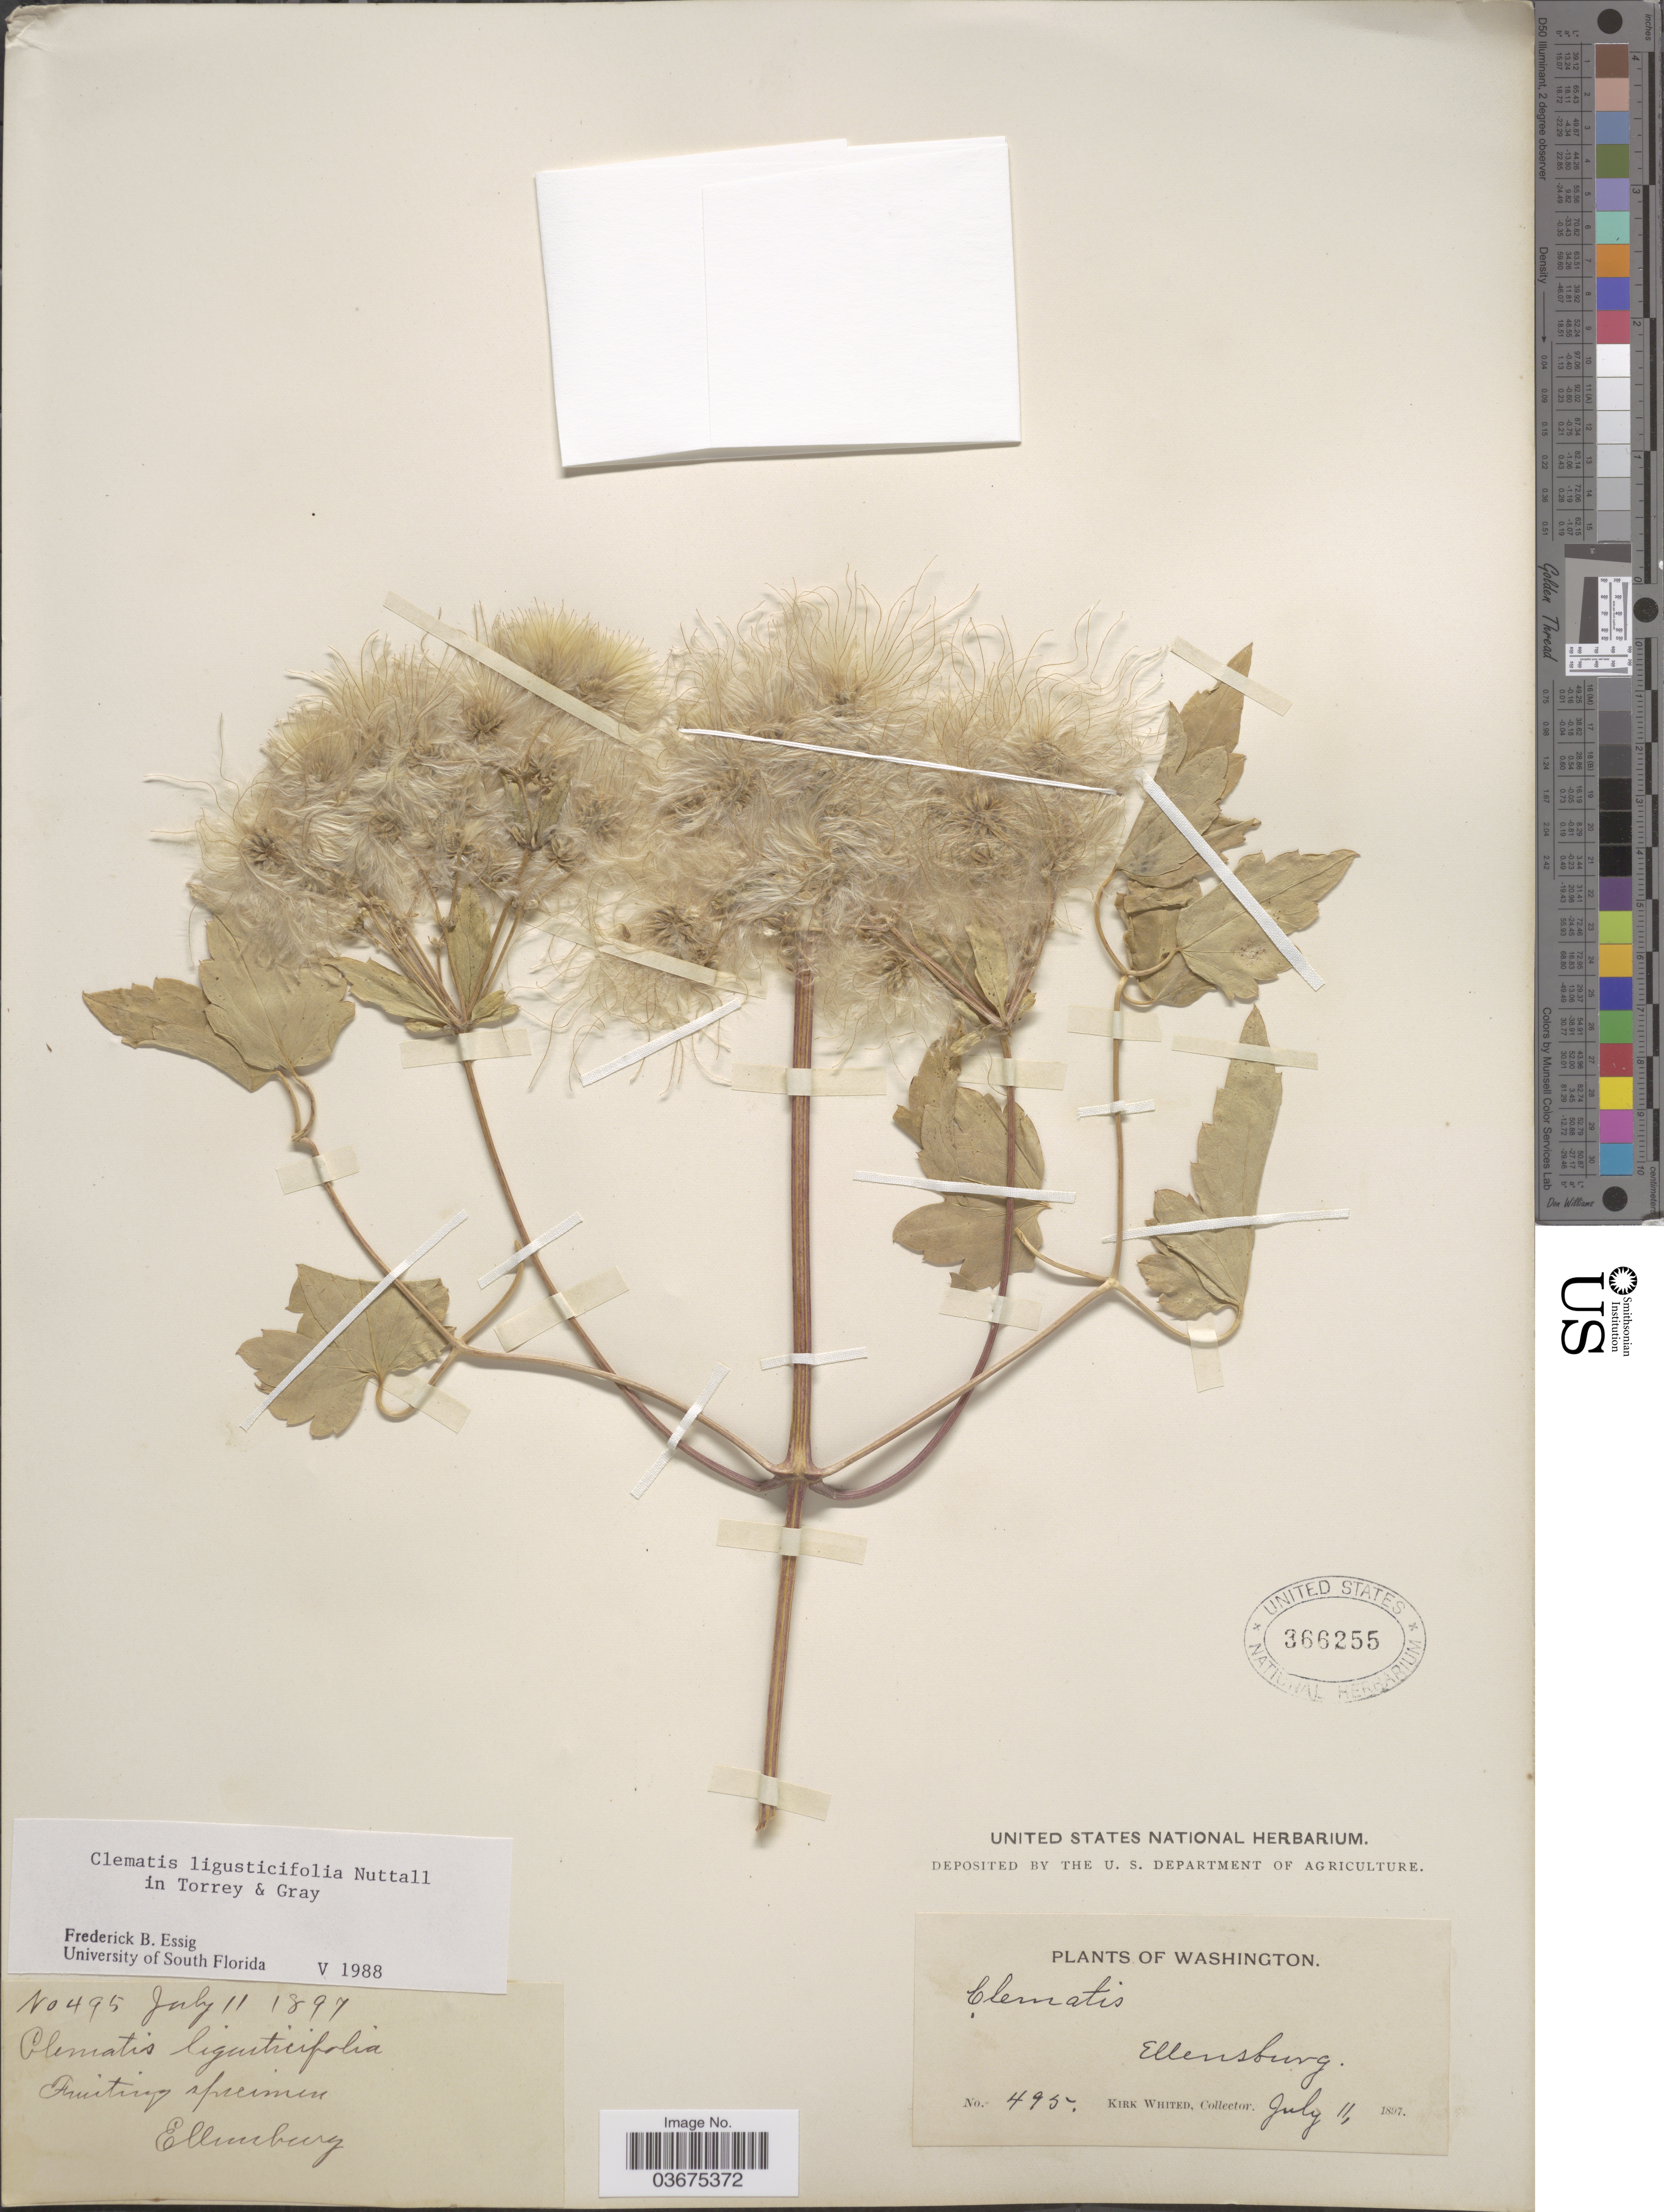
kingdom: Plantae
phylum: Tracheophyta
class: Magnoliopsida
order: Ranunculales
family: Ranunculaceae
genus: Clematis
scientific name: Clematis ligusticifolia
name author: Nutt.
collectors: K. Whited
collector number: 495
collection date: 1897-07-11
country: United States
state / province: Washington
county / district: Kittitas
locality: Ellensburg.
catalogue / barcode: US 366255